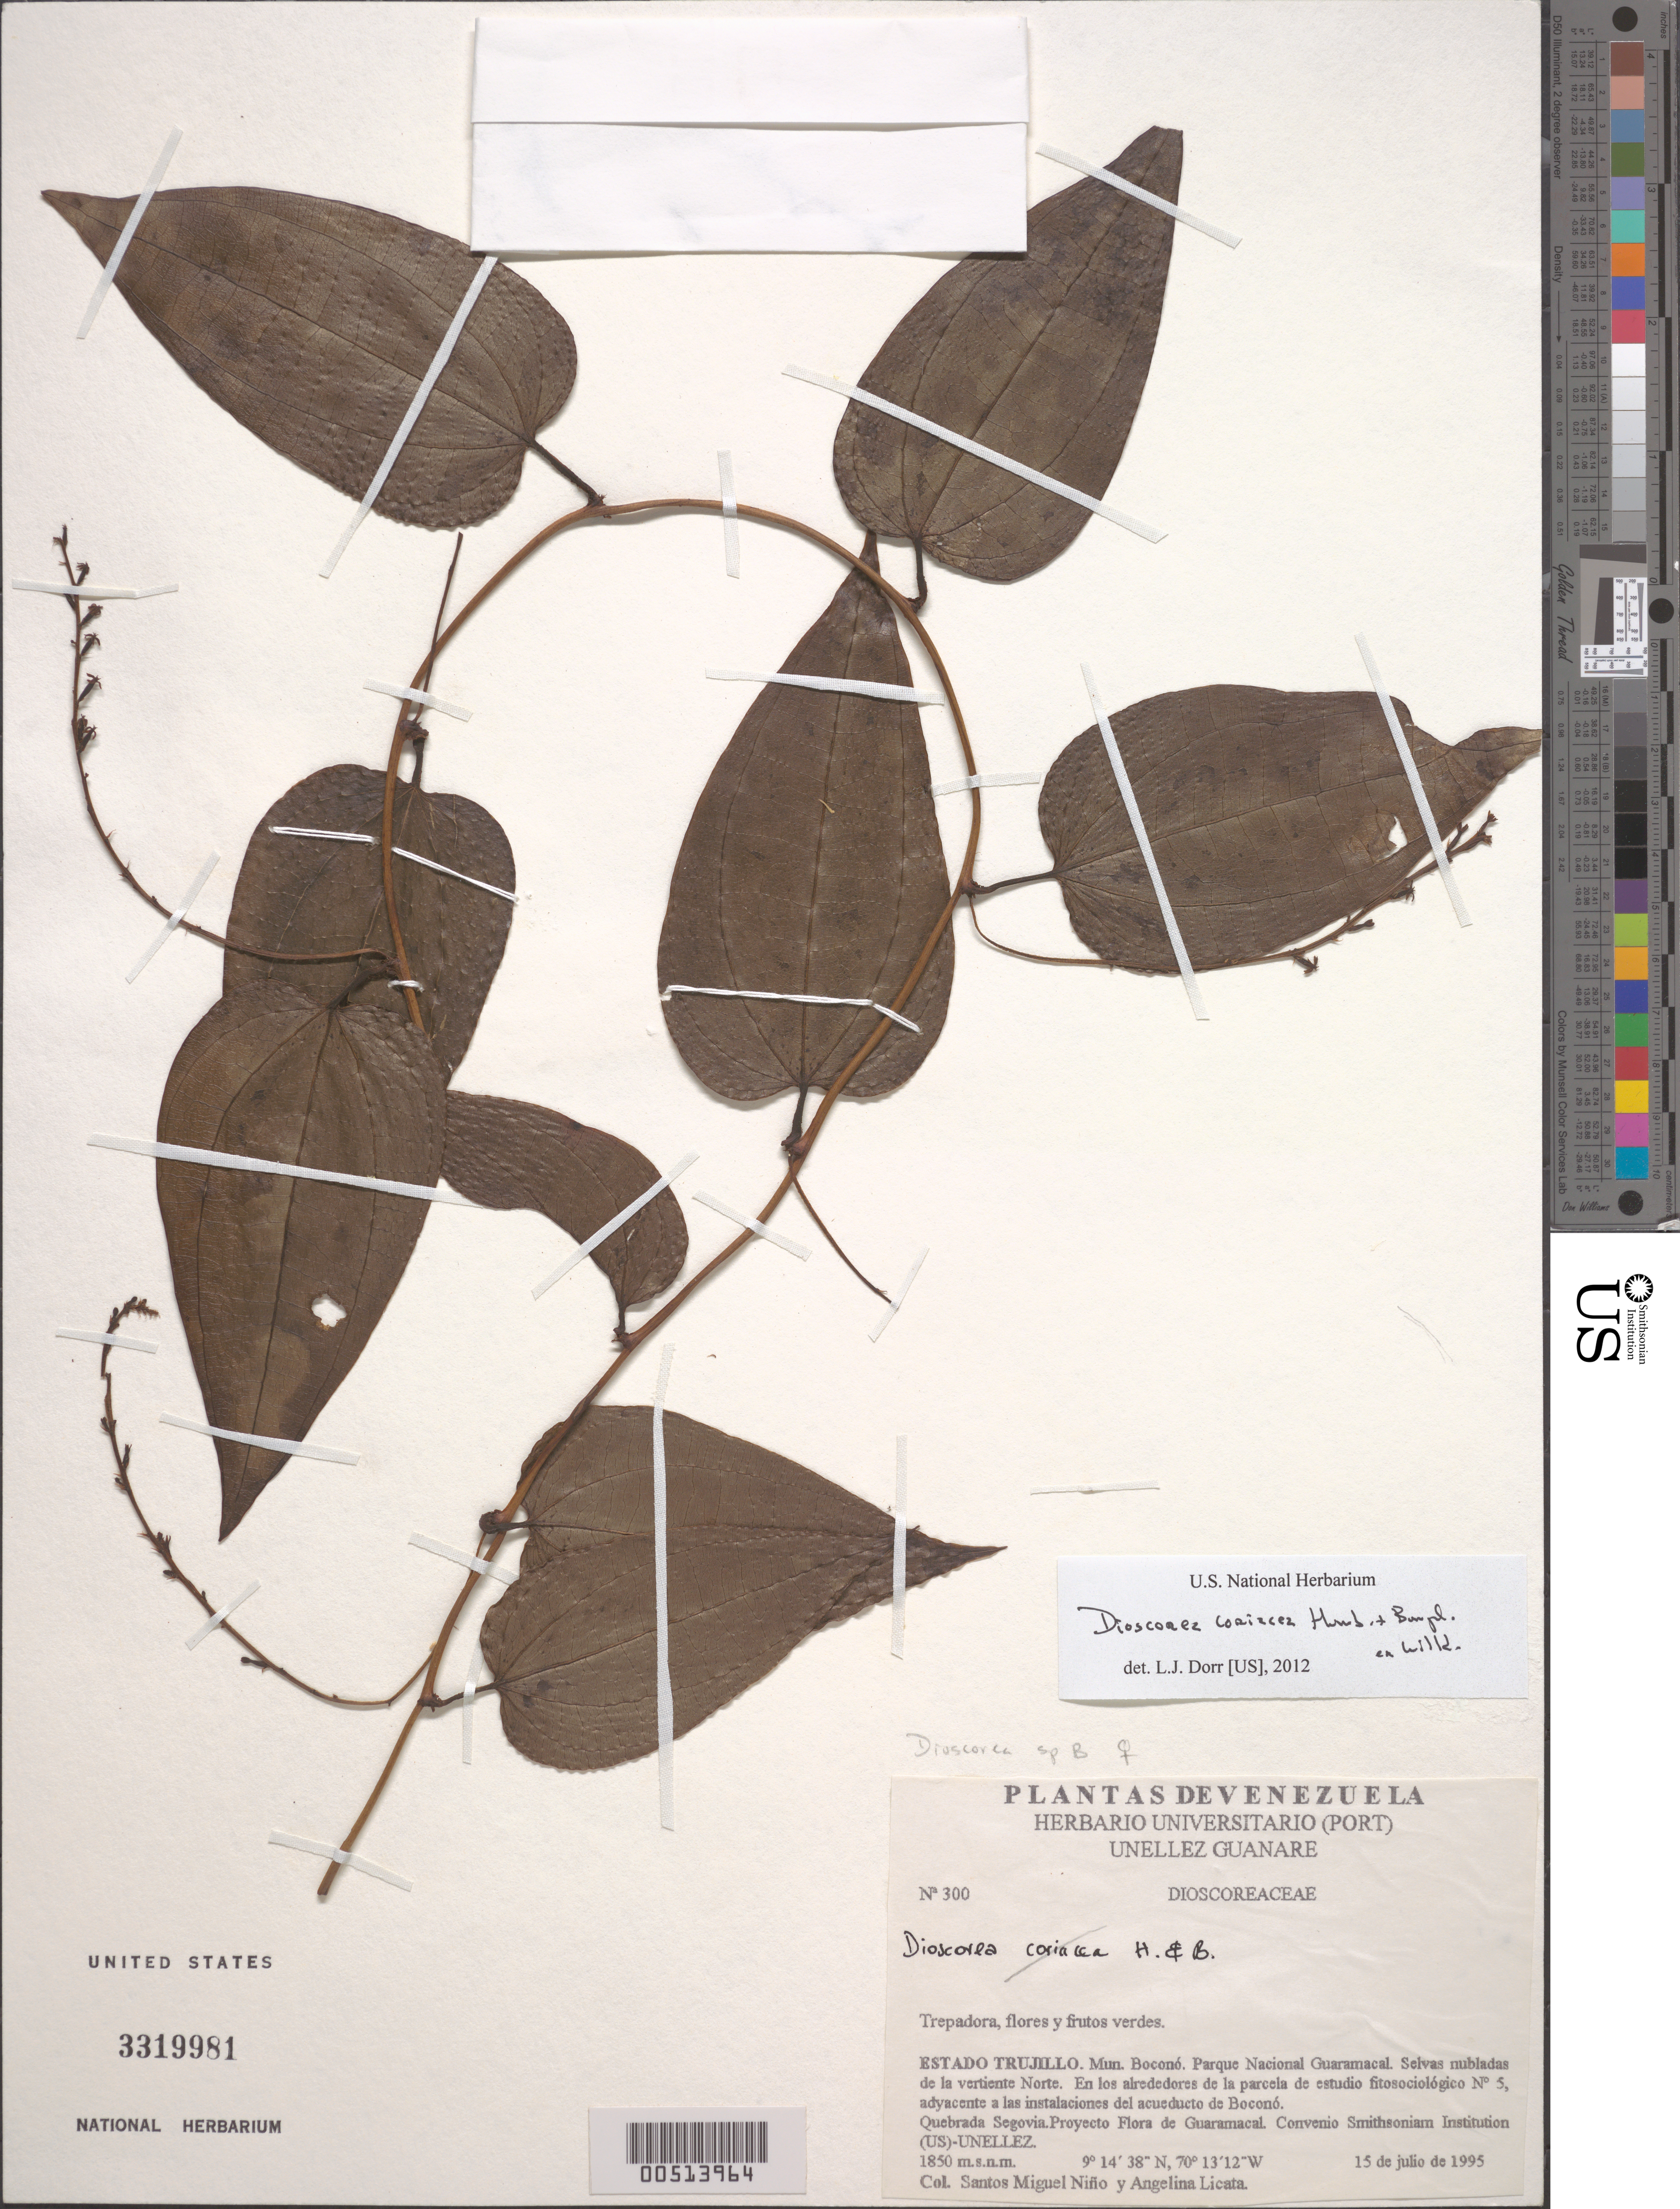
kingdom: Plantae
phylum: Tracheophyta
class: Liliopsida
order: Dioscoreales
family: Dioscoreaceae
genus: Dioscorea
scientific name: Dioscorea coriacea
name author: Humb. & Bonpl. ex Willd.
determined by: Dorr, L. J., (BOT), Smithsonian Institution - National Museum of Natural History (UNITED STATES)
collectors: S. M. Niño & A. Licata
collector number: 300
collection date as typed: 15 Jul 1995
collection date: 1995-07-15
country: Venezuela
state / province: Trujillo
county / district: Boconó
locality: Parque Nacional Guaramacal, vertiente N, adyacente a las instalaciones del acueducto de Boconó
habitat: Selva nubladas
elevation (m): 1850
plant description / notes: PORT, US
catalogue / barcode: US 3319981